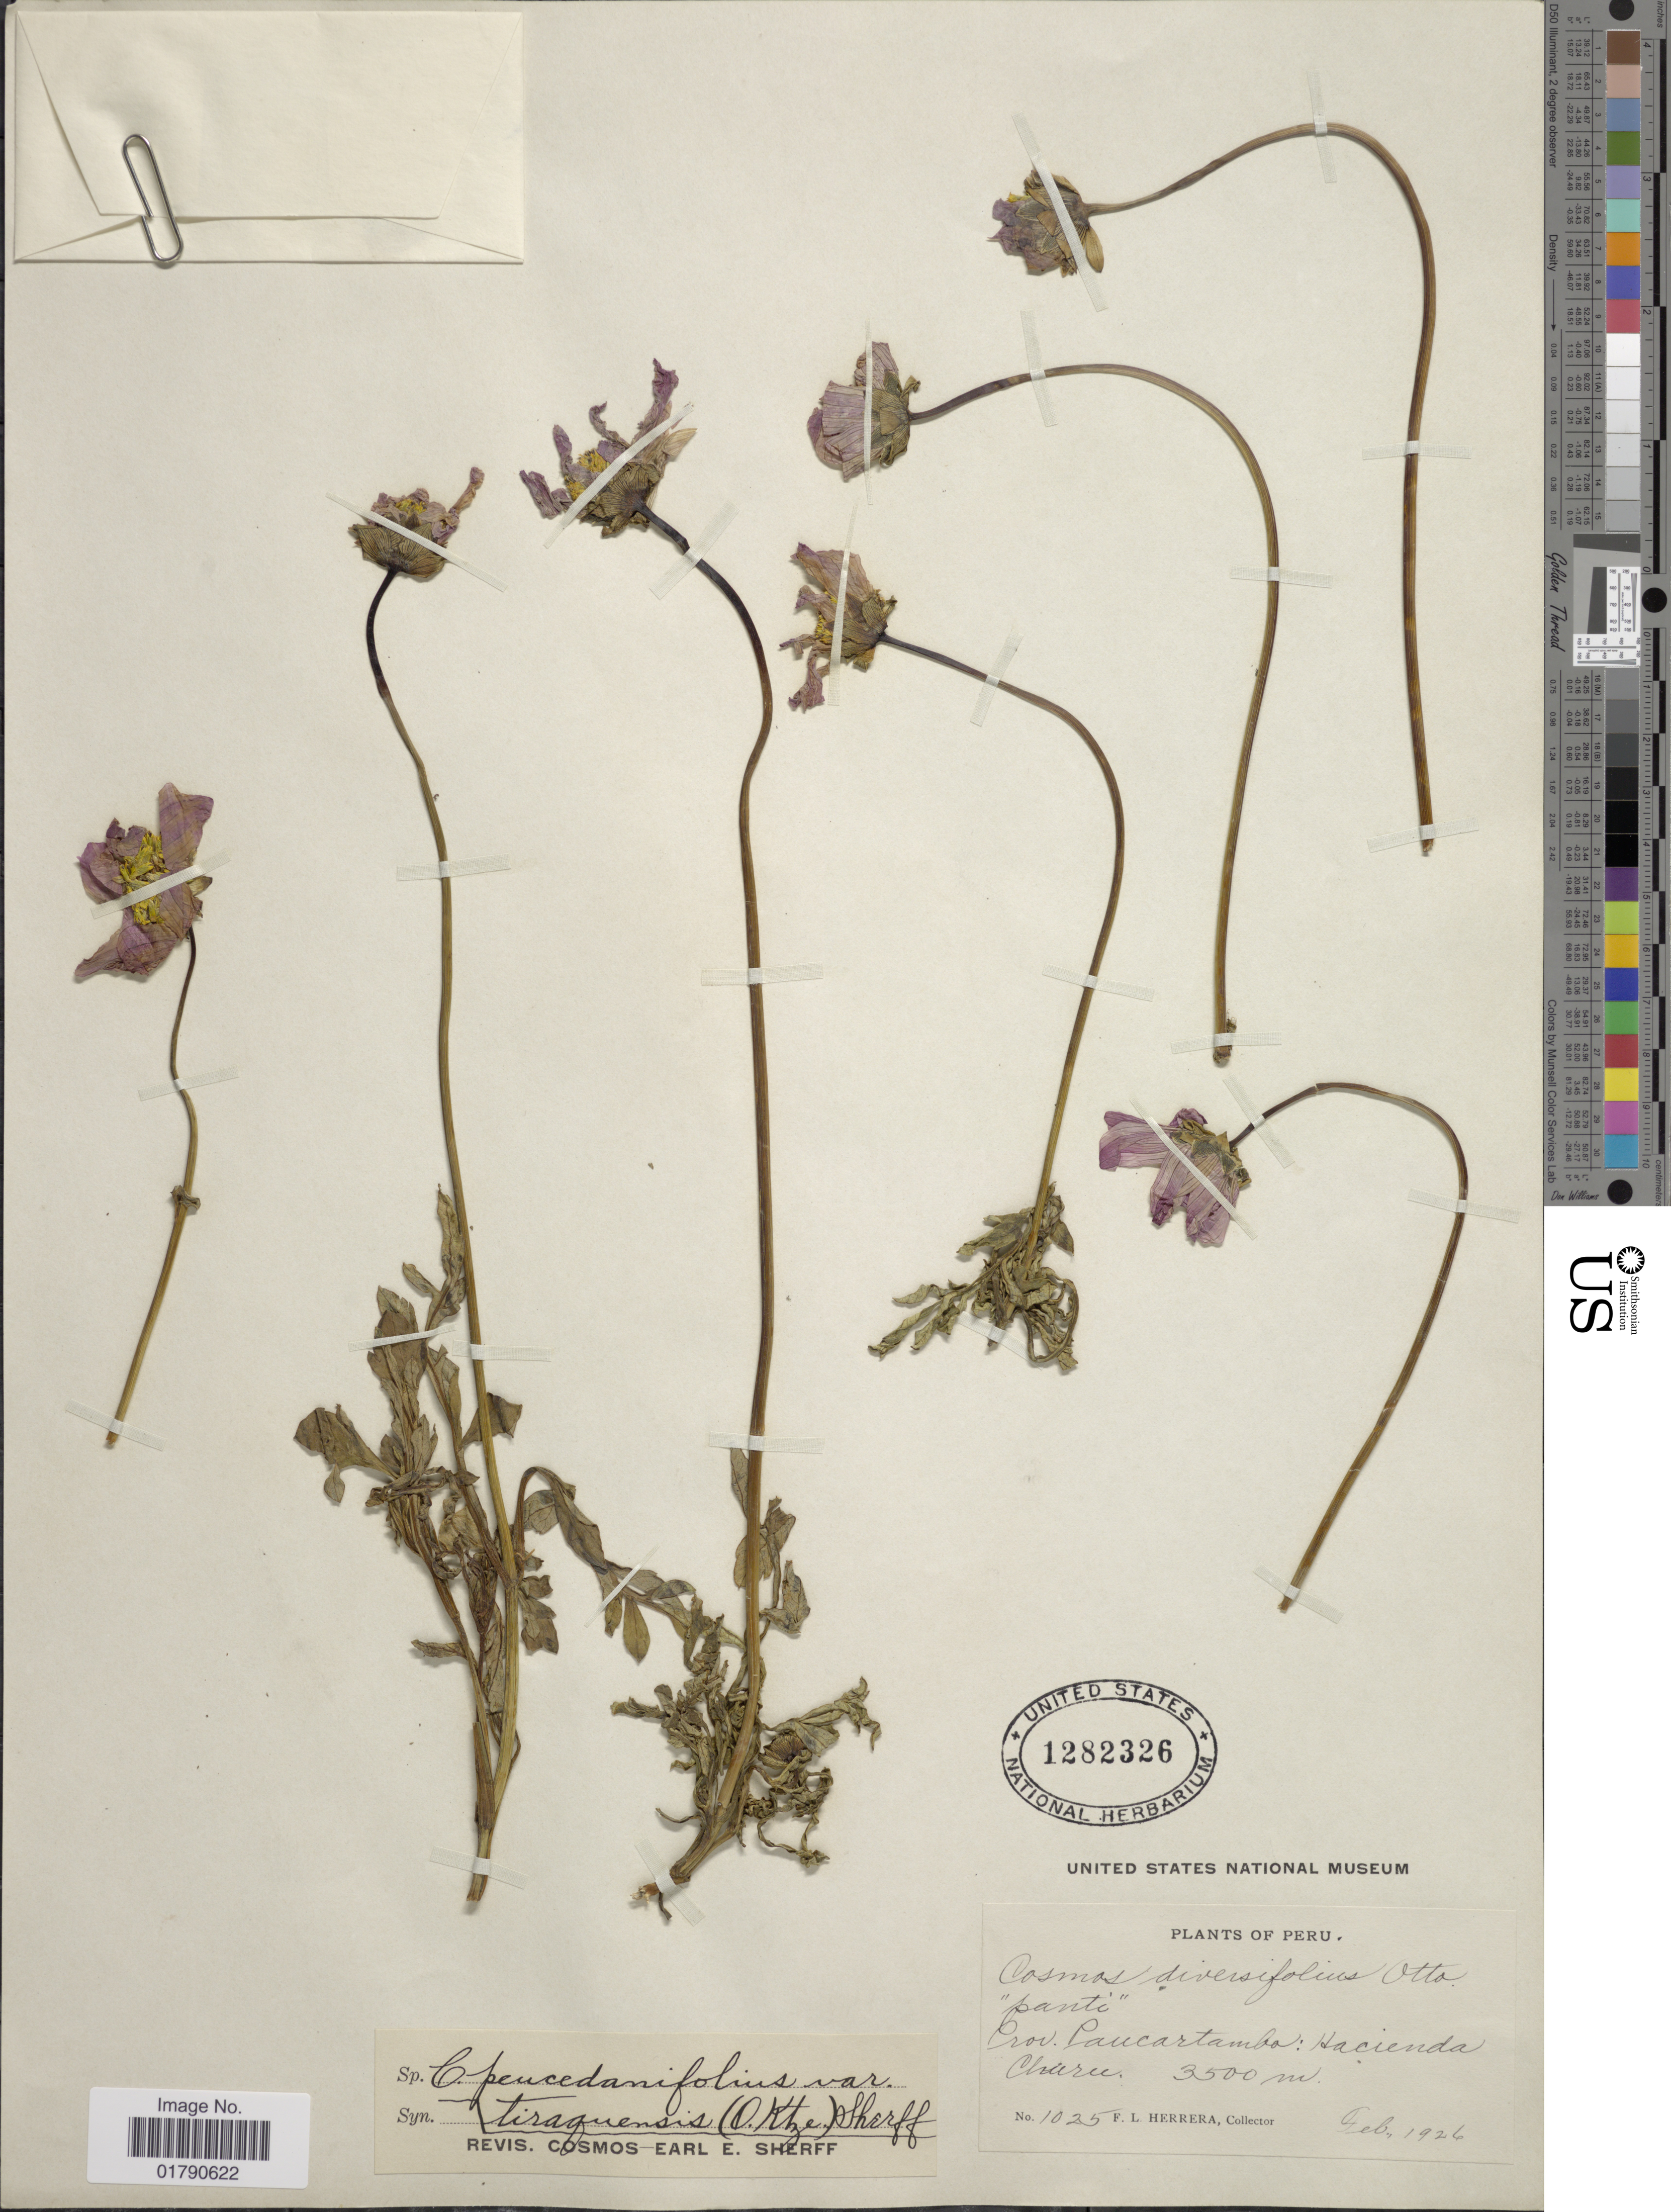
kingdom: Plantae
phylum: Tracheophyta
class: Magnoliopsida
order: Asterales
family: Asteraceae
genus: Cosmos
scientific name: Cosmos peucedanifolius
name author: Wedd.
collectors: F. L. Herrera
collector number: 1025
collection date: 1926-02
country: Peru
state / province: Cusco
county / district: Paucartambo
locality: Hacienda Churu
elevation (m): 3500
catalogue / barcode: US 1282326